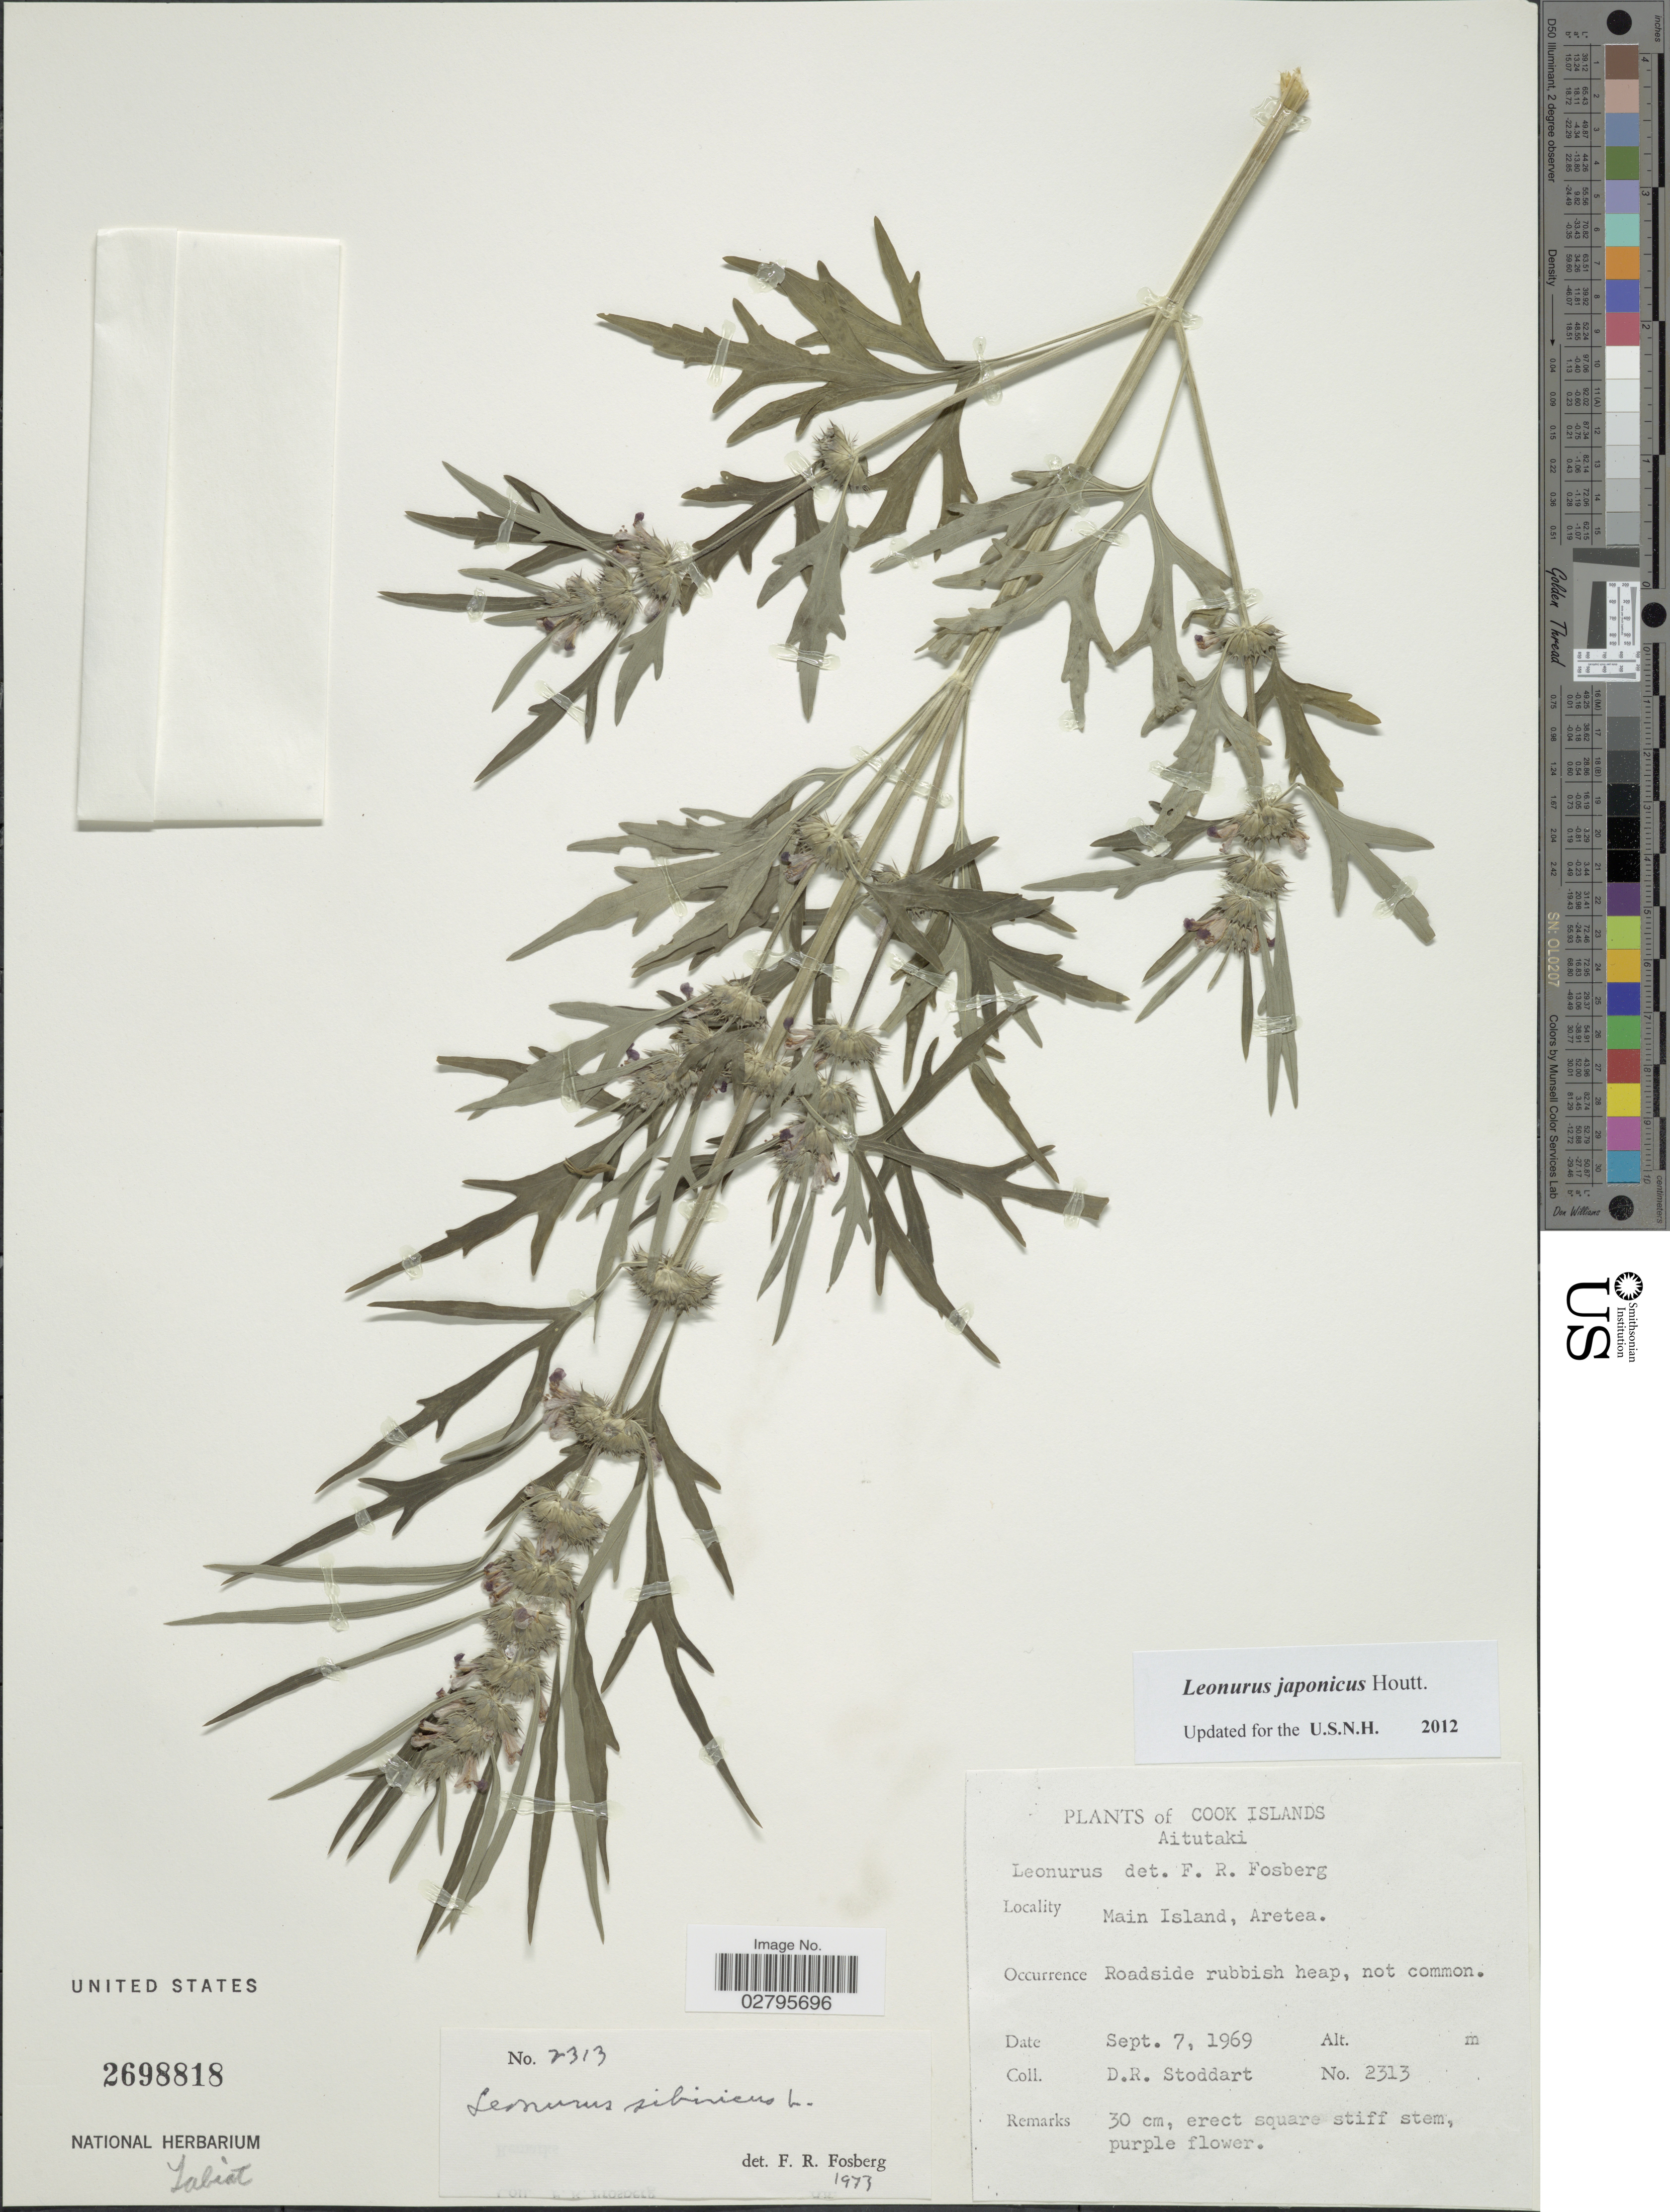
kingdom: Plantae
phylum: Tracheophyta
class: Magnoliopsida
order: Lamiales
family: Lamiaceae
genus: Leonurus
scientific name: Leonurus japonicus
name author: Houtt.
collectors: D. R. Stoddart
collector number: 2313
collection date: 1969-09-07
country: Cook Islands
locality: Cook Islands, Aitutaki, Main Island, Aretea.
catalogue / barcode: US 2698818